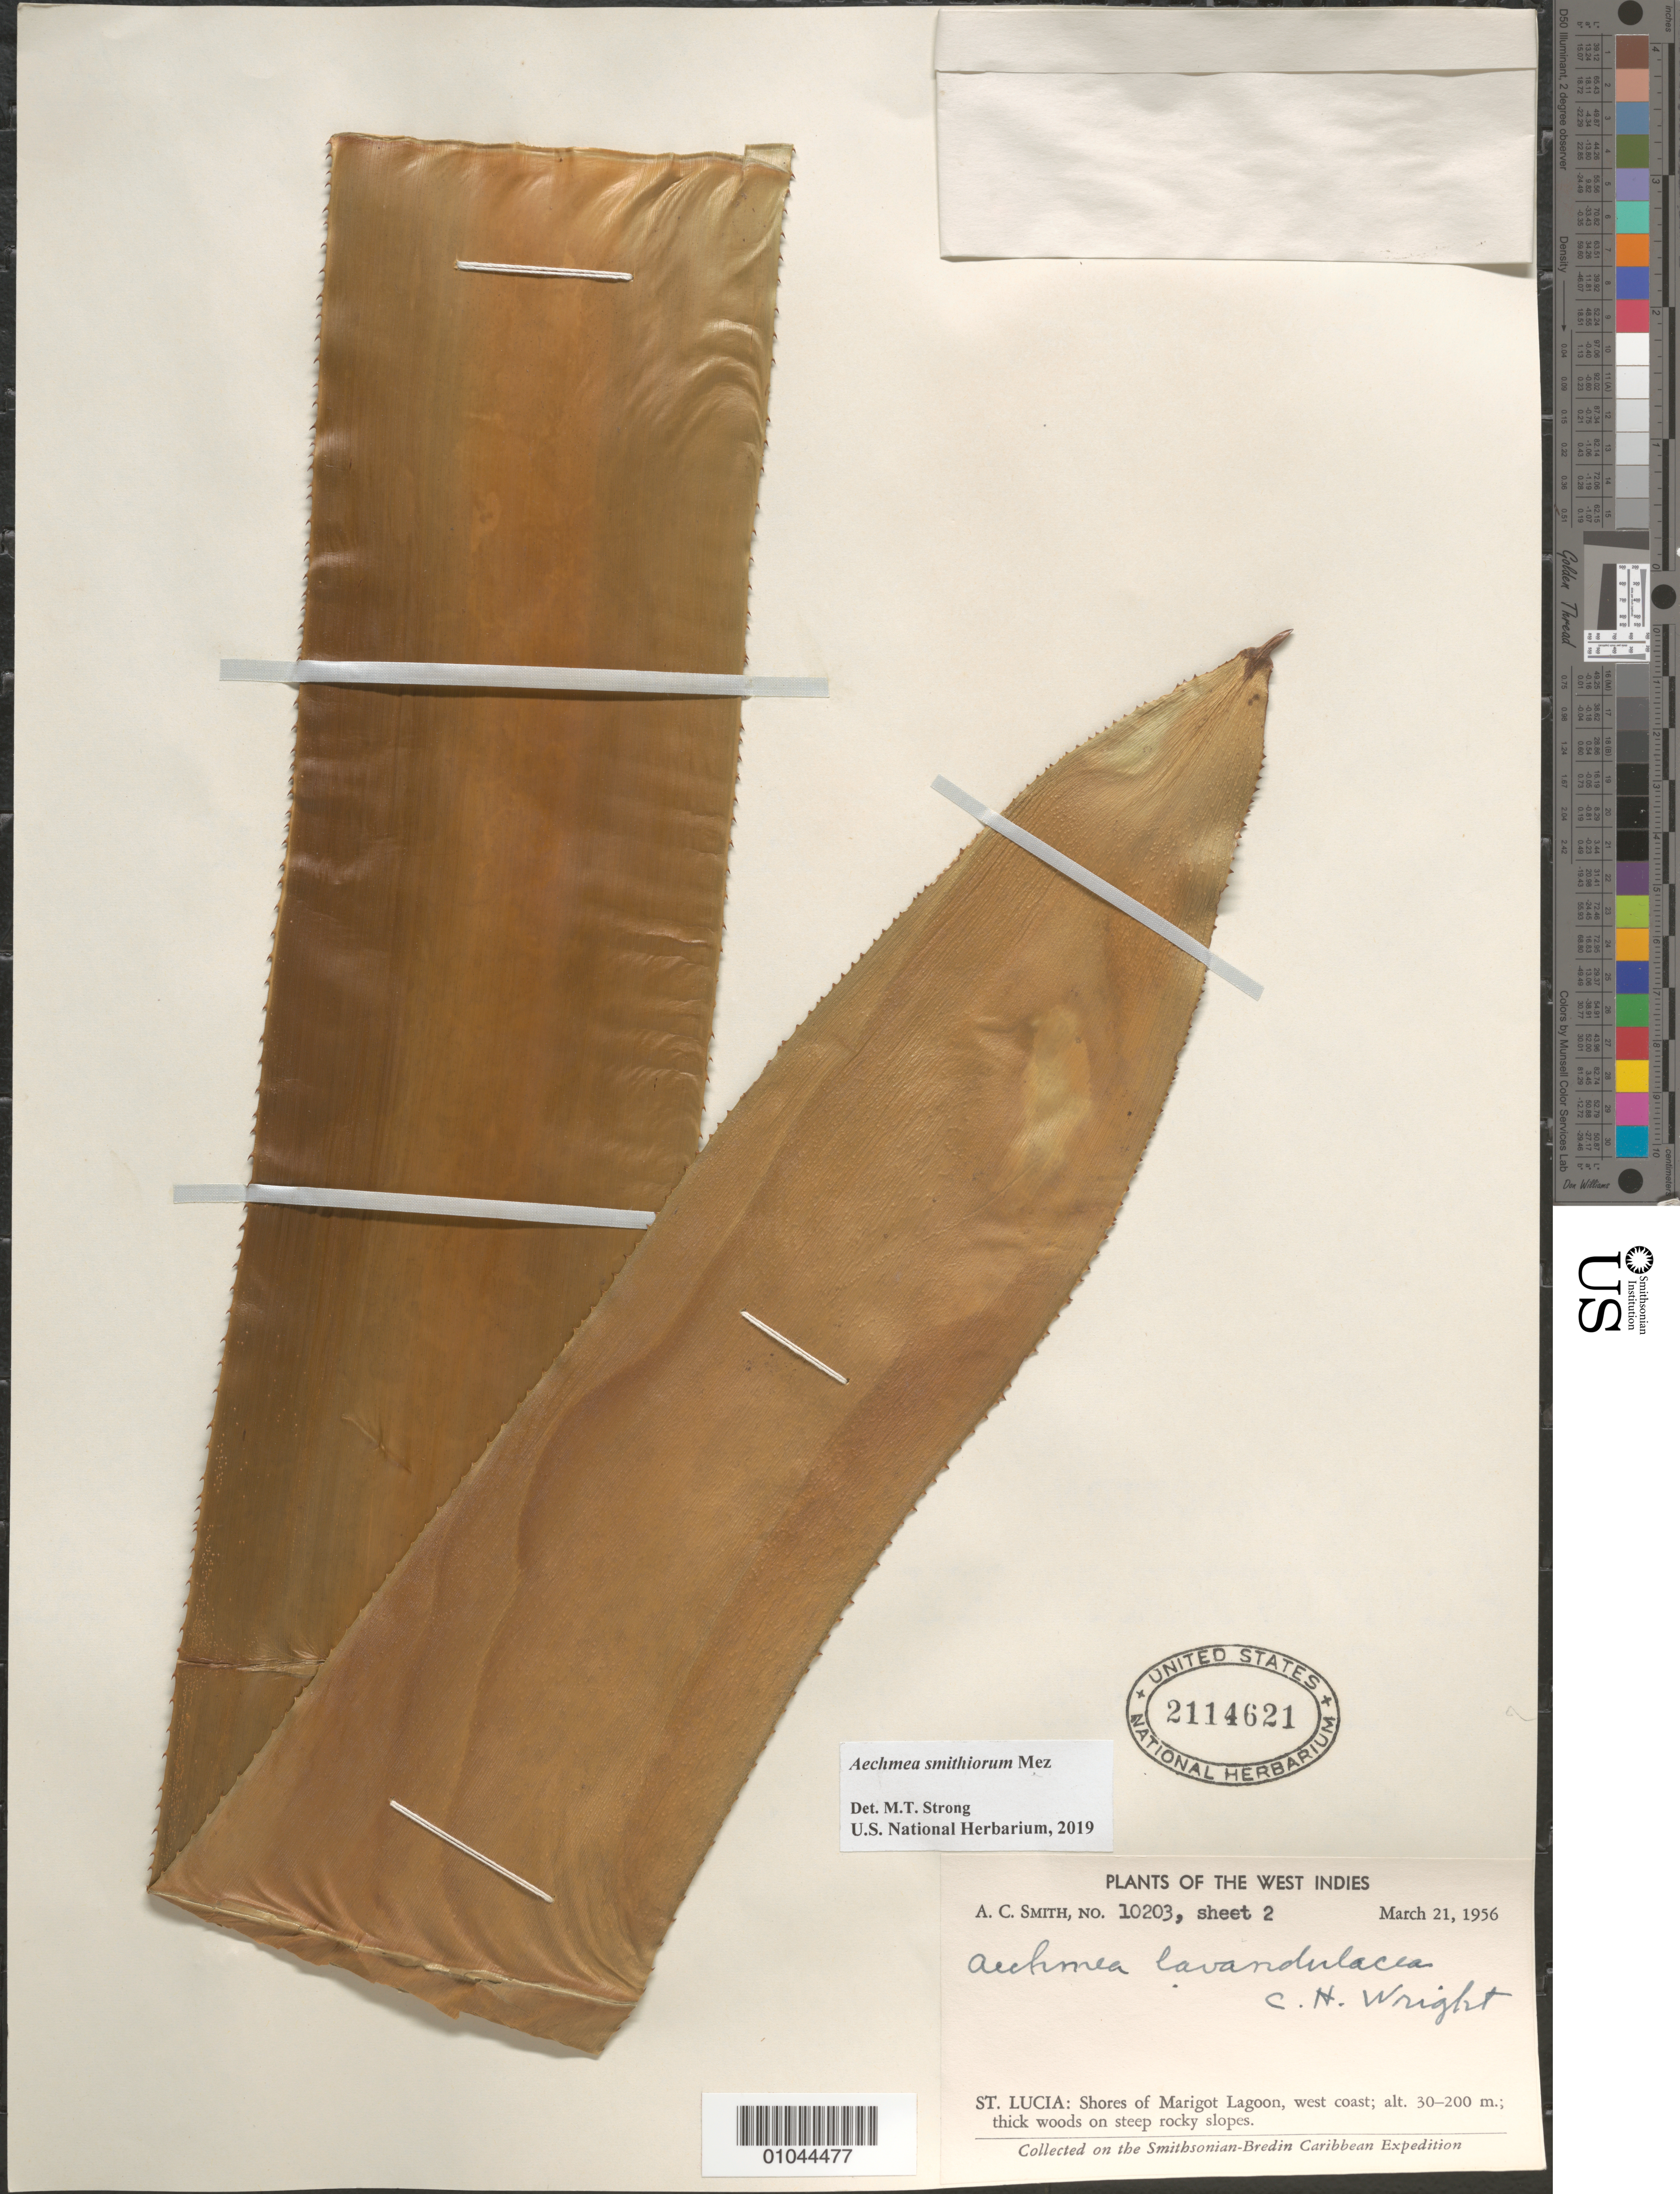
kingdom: Plantae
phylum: Tracheophyta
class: Liliopsida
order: Poales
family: Bromeliaceae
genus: Aechmea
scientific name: Aechmea smithiorum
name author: Mez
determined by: Strong, Mark T., (BOT), Smithsonian Institution - National Museum of Natural History (UNITED STATES)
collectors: A. C. Smith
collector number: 10203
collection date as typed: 21 Mar 1956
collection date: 1956-03-21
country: St. Lucia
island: St. Lucia I.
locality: Shores of Marigot Lagoon, west coast;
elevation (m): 30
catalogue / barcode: US 2114621